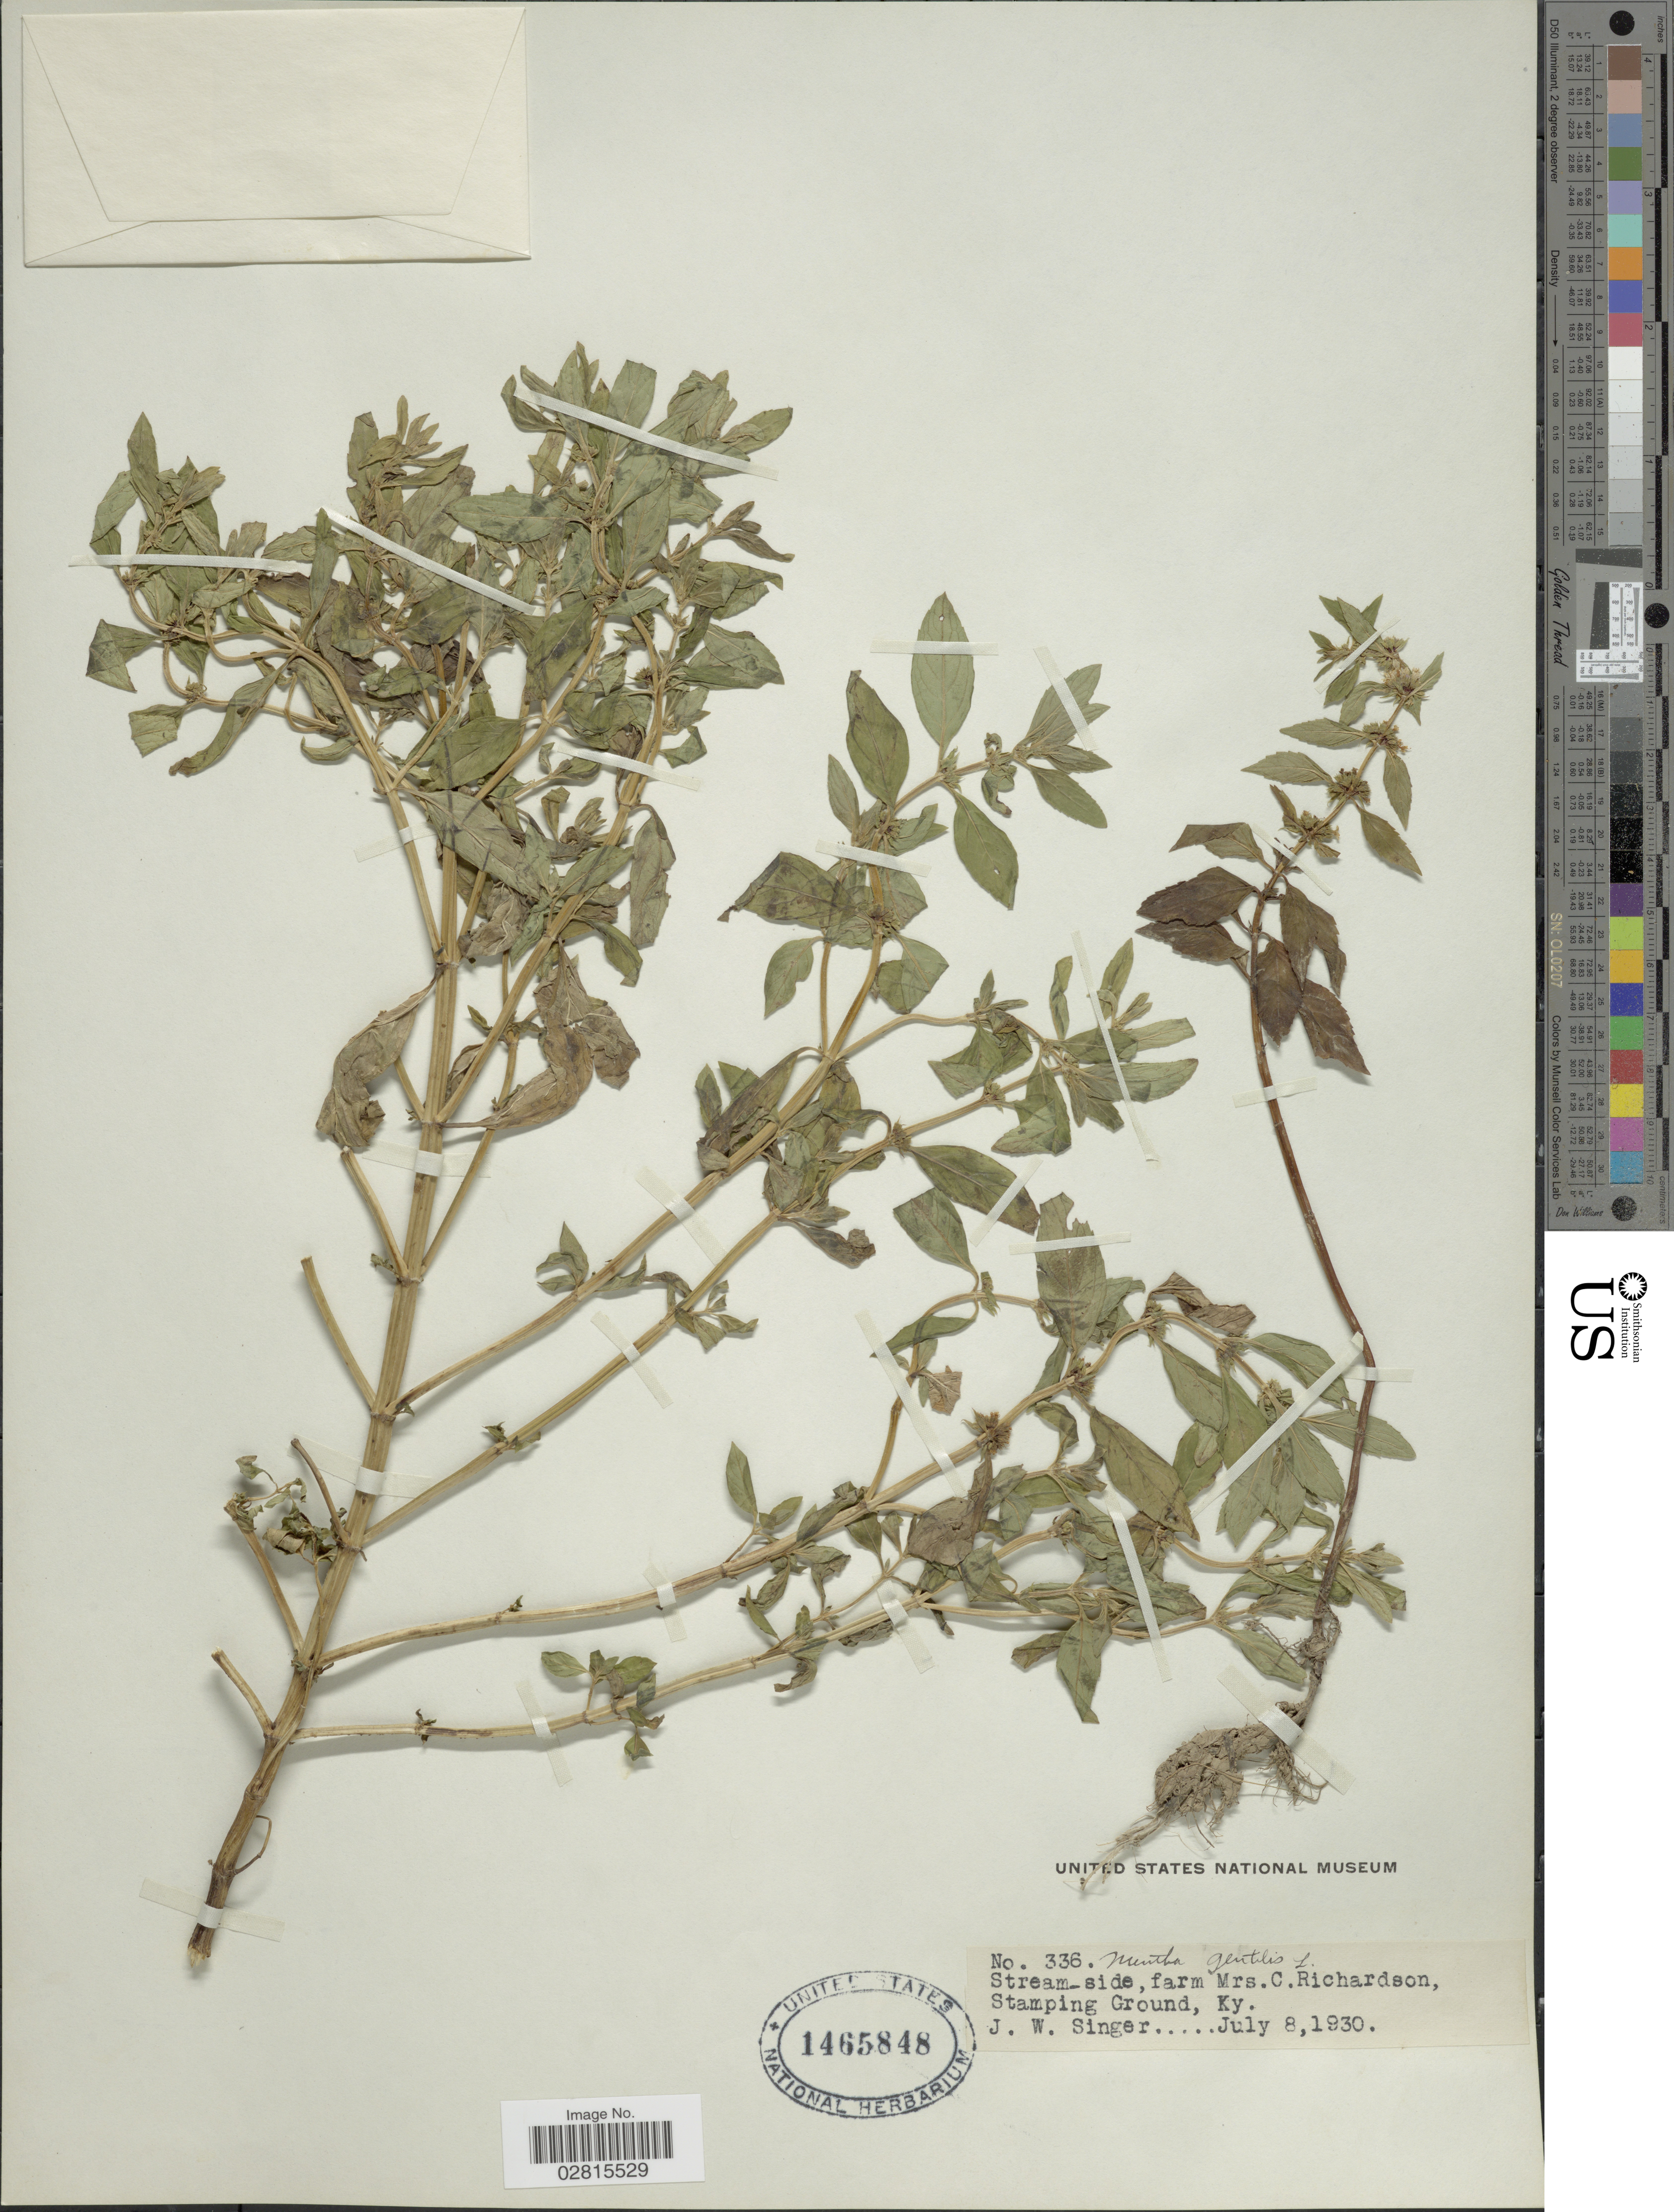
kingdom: Plantae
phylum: Tracheophyta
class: Magnoliopsida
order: Lamiales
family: Lamiaceae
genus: Mentha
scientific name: Mentha x gentilis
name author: L.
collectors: J. EW. Singer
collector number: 336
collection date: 1930-07-08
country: United States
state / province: Kentucky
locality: Farm Mrs. C. Richardson, Stamping Ground, Ky.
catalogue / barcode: US 1465848